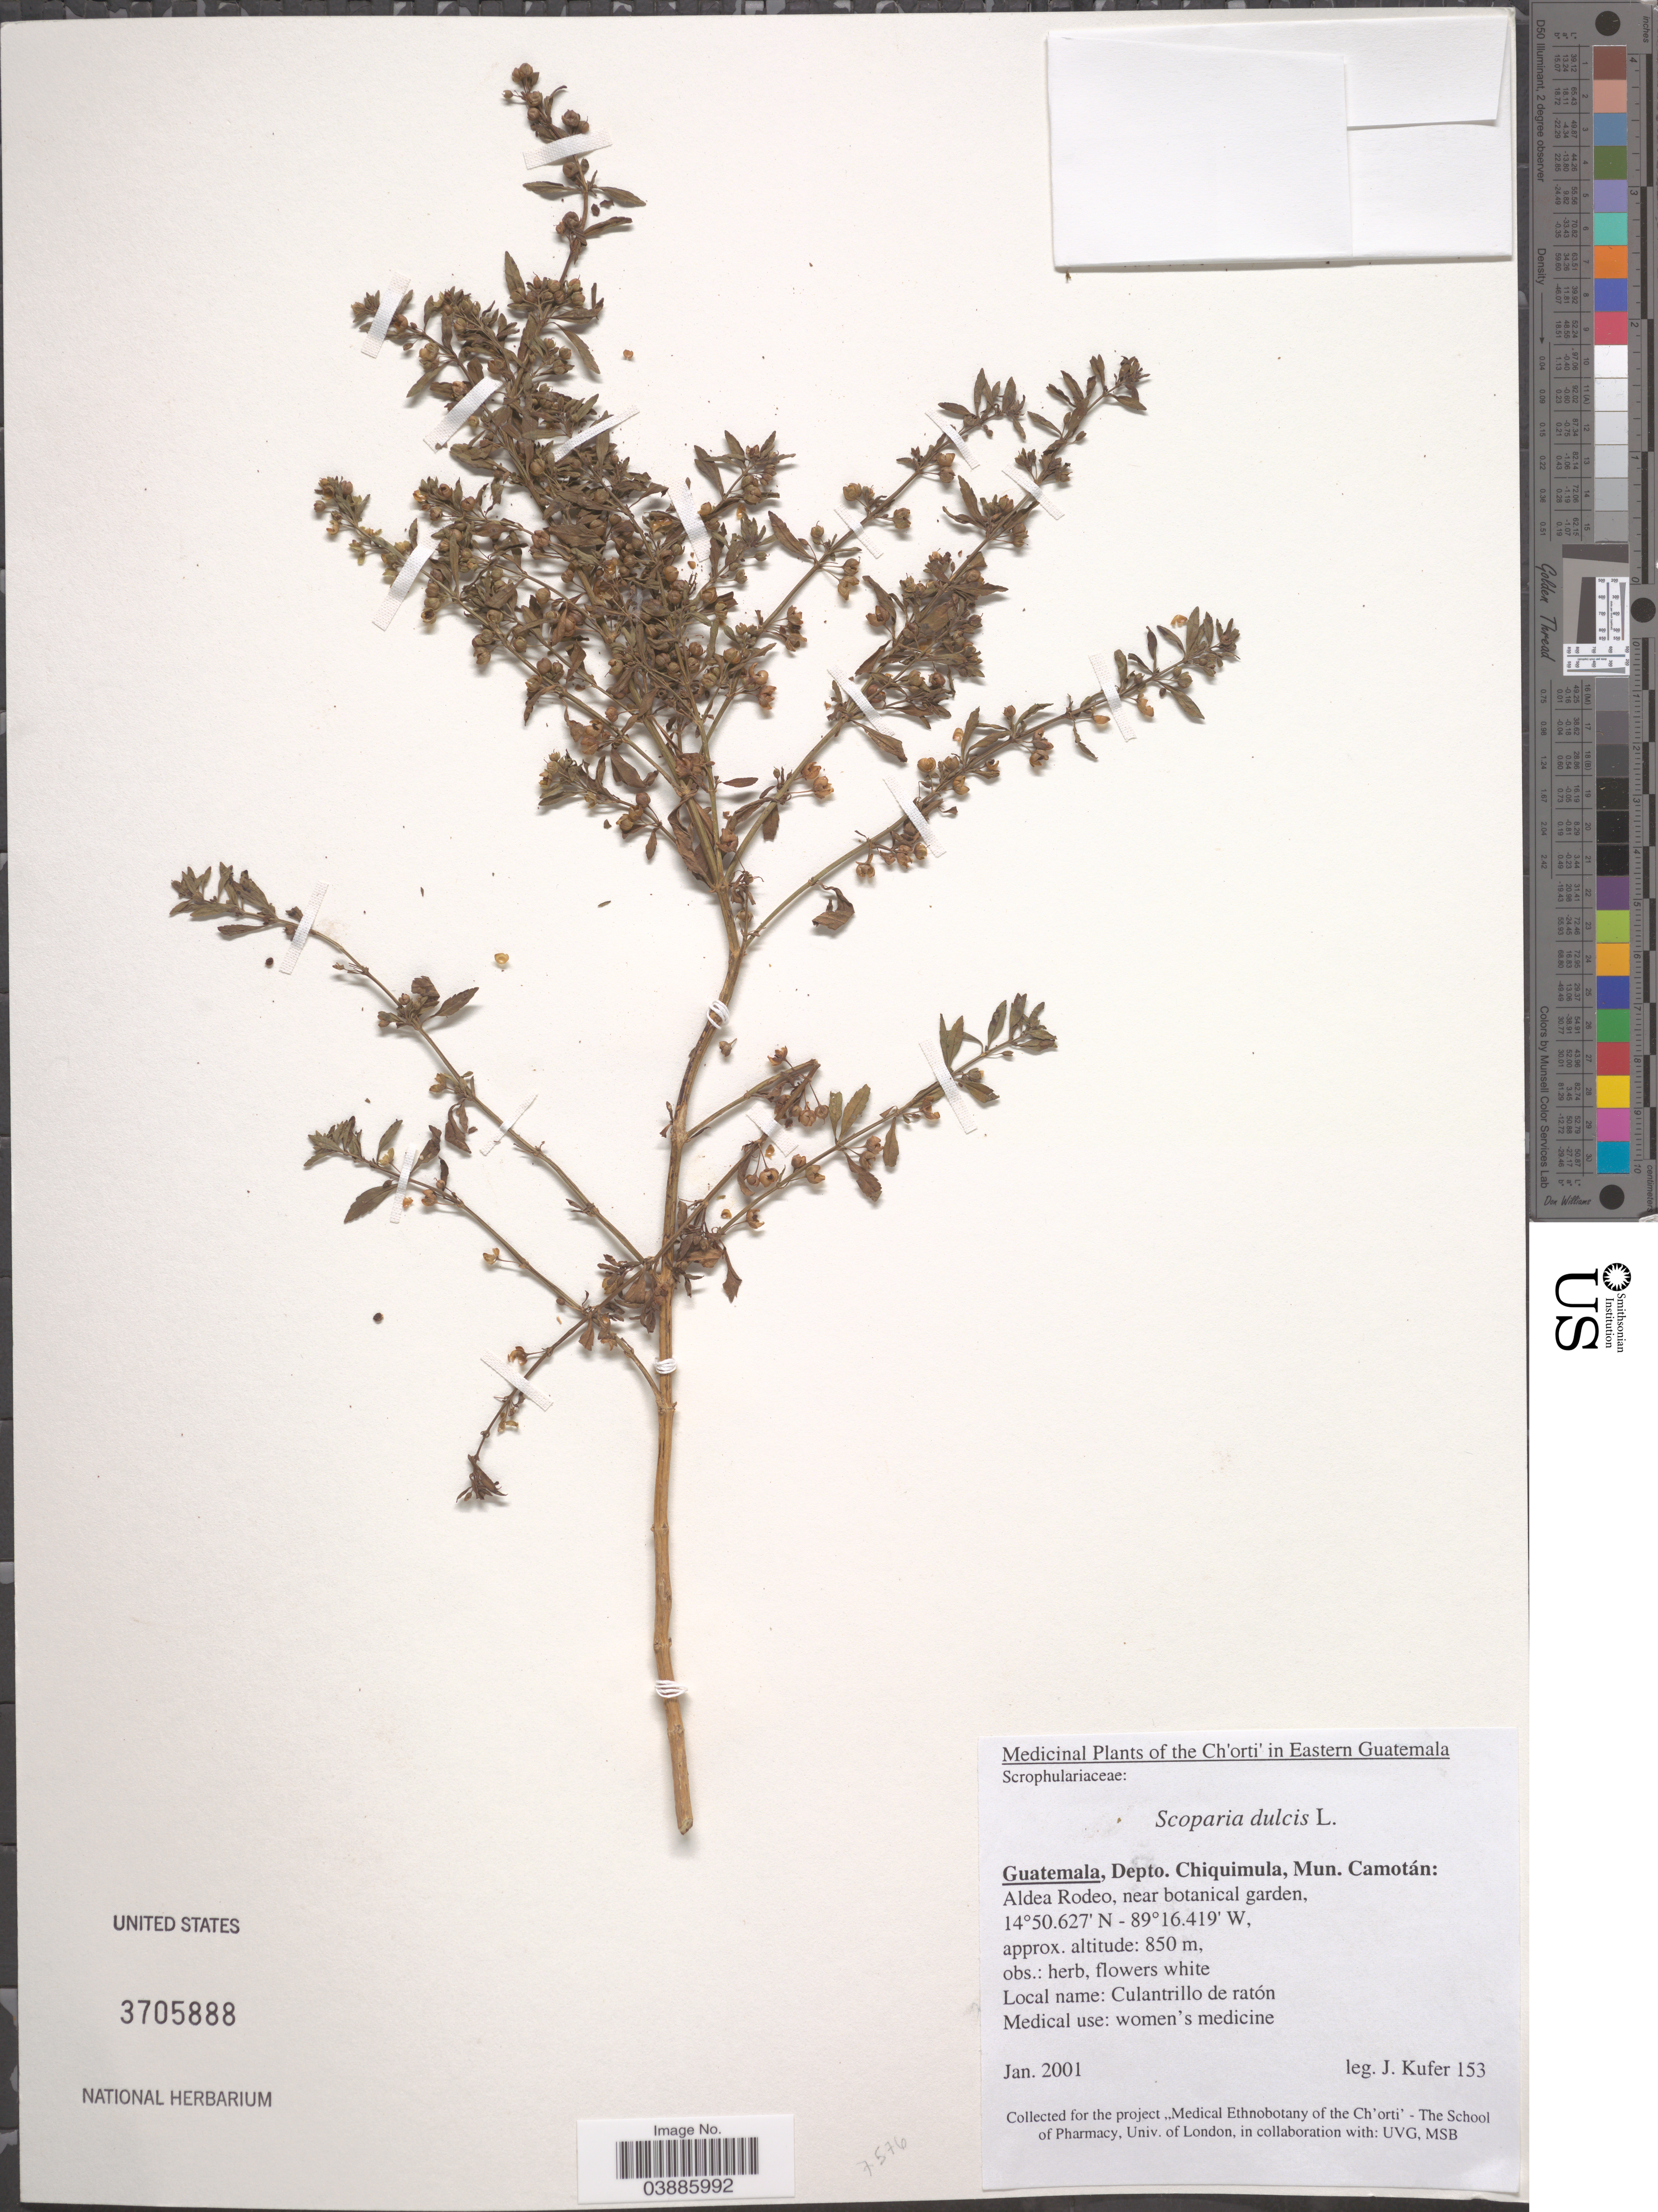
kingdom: Plantae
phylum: Tracheophyta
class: Magnoliopsida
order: Lamiales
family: Plantaginaceae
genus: Scoparia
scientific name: Scoparia dulcis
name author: L.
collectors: J. Kufer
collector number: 153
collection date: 2001-01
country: Guatemala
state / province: Chiquimula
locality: The Ch'orti' in Eastern Guatemala. Depto. Chiquimula, Mun. Camotán: Aldea Rodeo, near botanical garden.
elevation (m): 850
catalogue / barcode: US 3705888